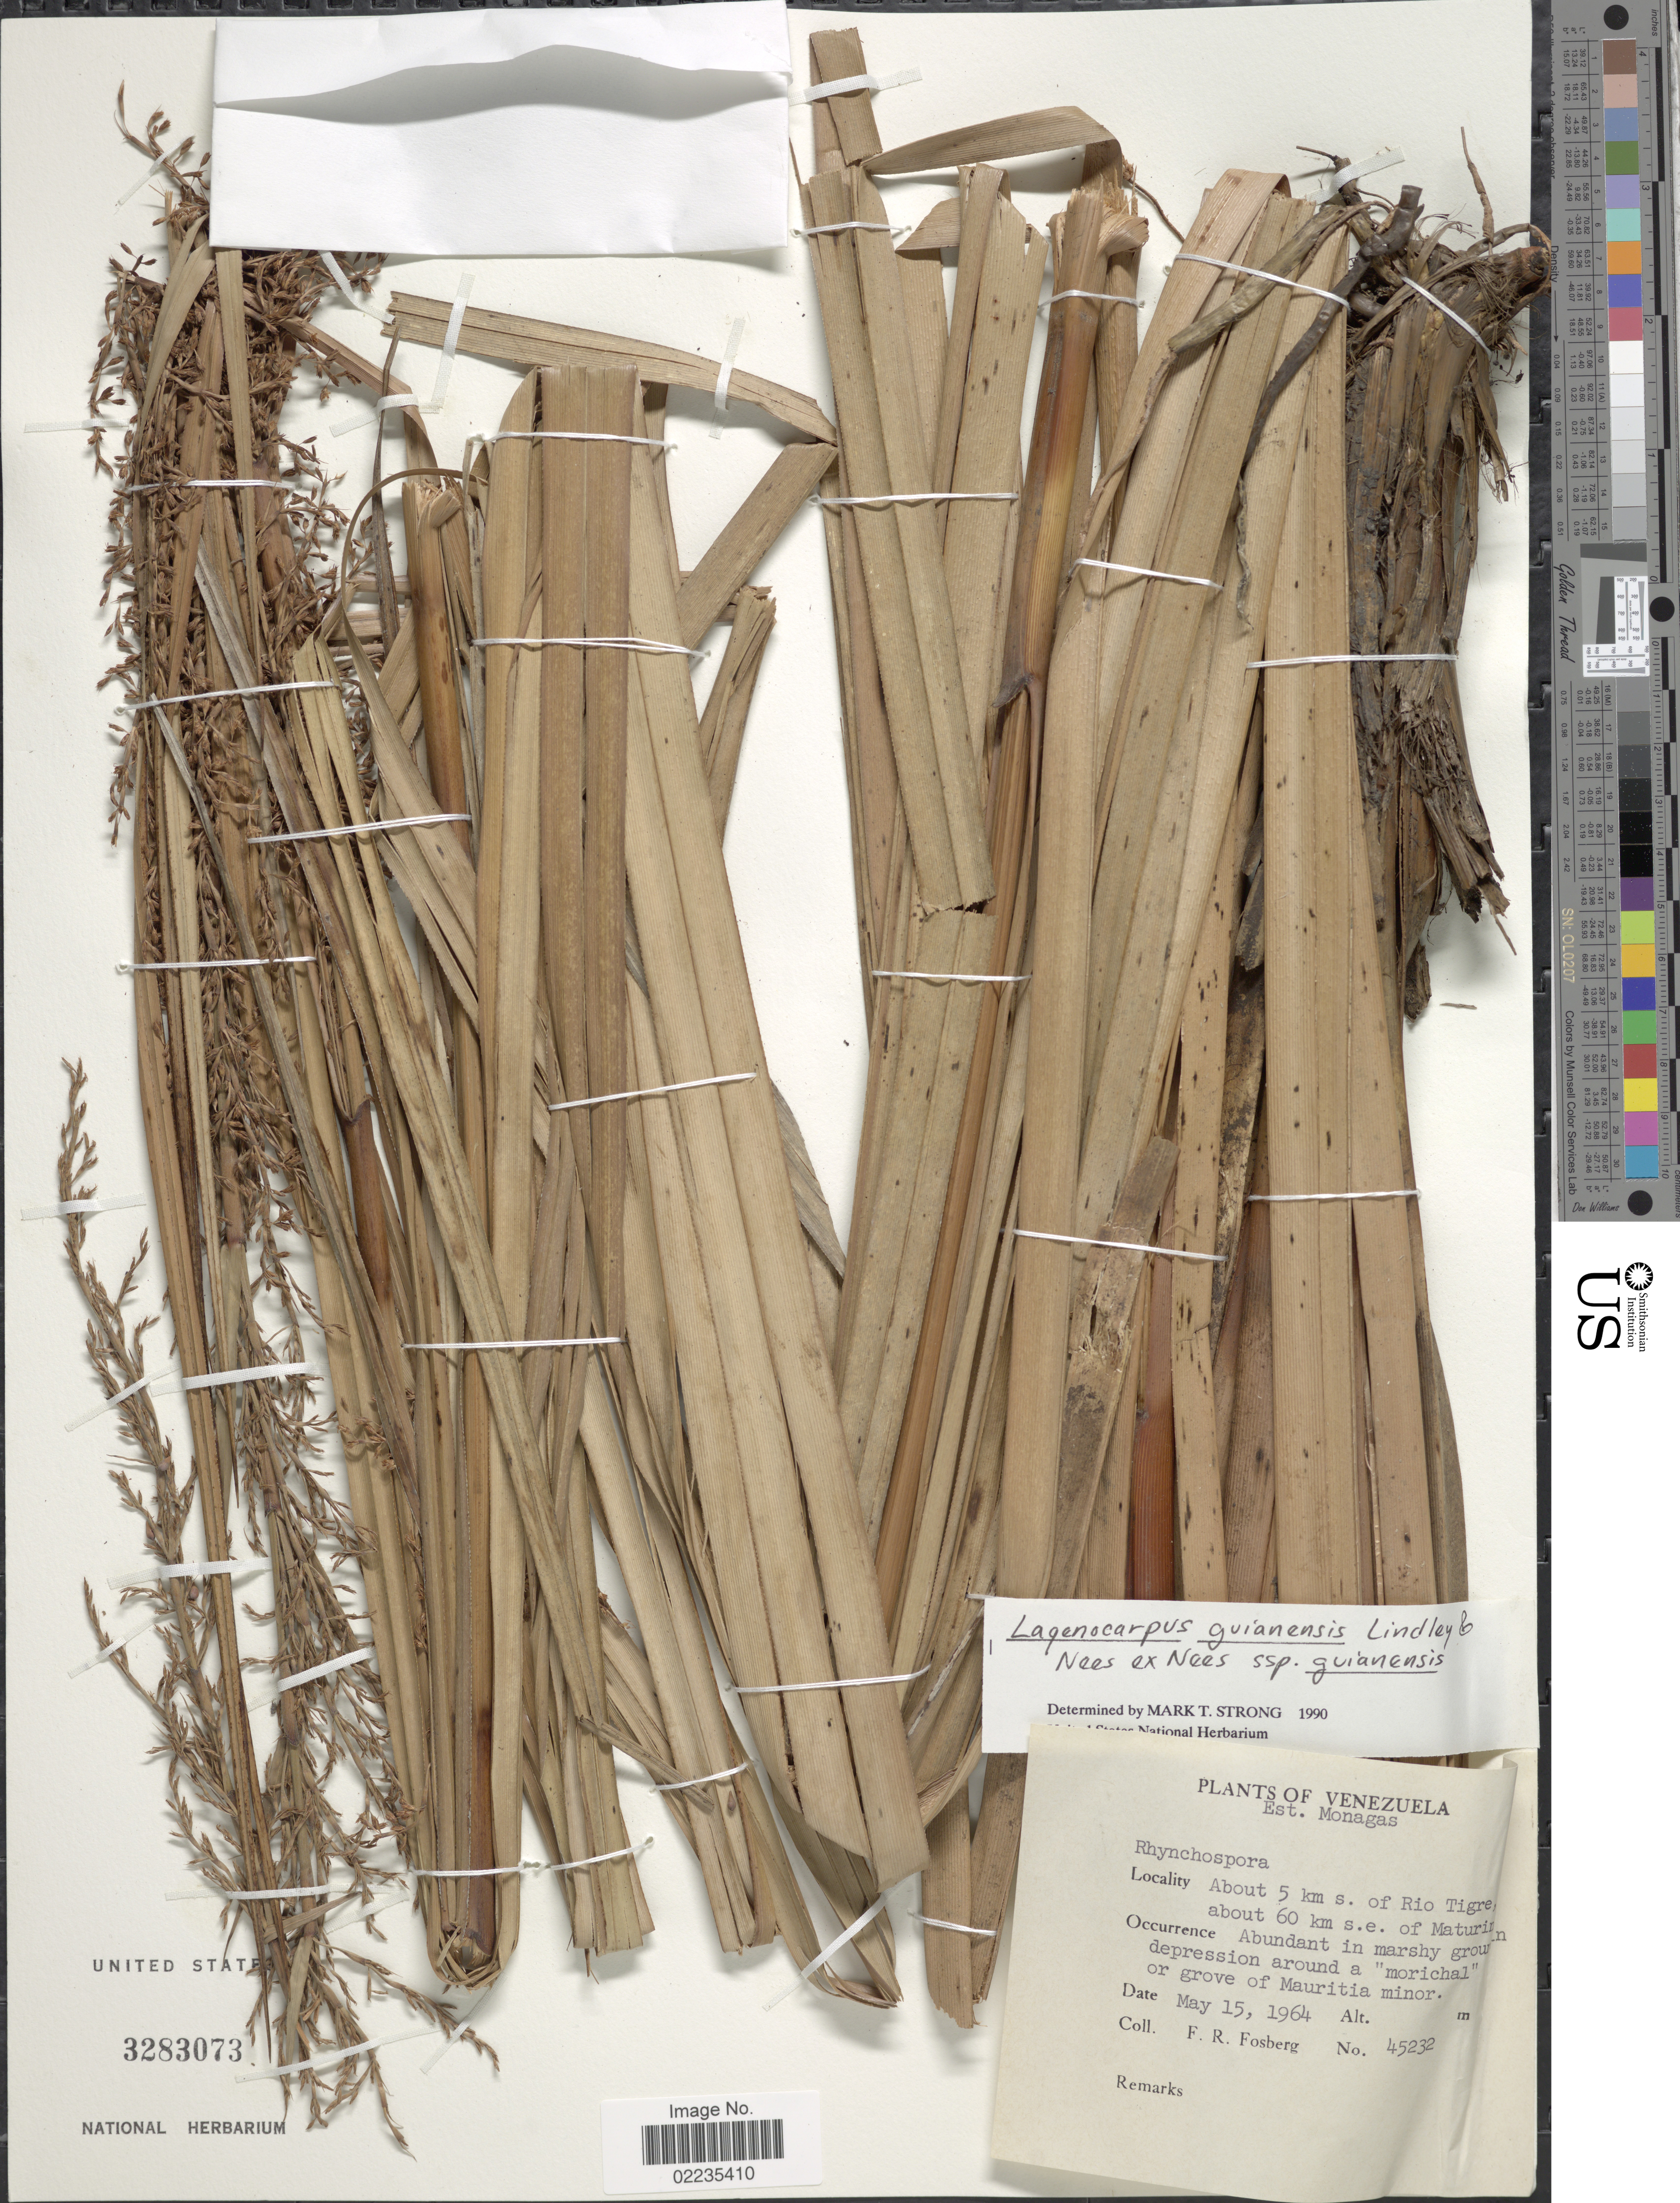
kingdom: Plantae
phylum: Tracheophyta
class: Liliopsida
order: Poales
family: Cyperaceae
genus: Lagenocarpus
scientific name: Lagenocarpus guianensis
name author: Nees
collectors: F. R. Fosberg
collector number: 45232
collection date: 1964-05-15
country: Venezuela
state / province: Monagas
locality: Est. Monagas, About 5 km s. of Rio Tigre about 60 km s.e. of Maturin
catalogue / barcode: US 3283073